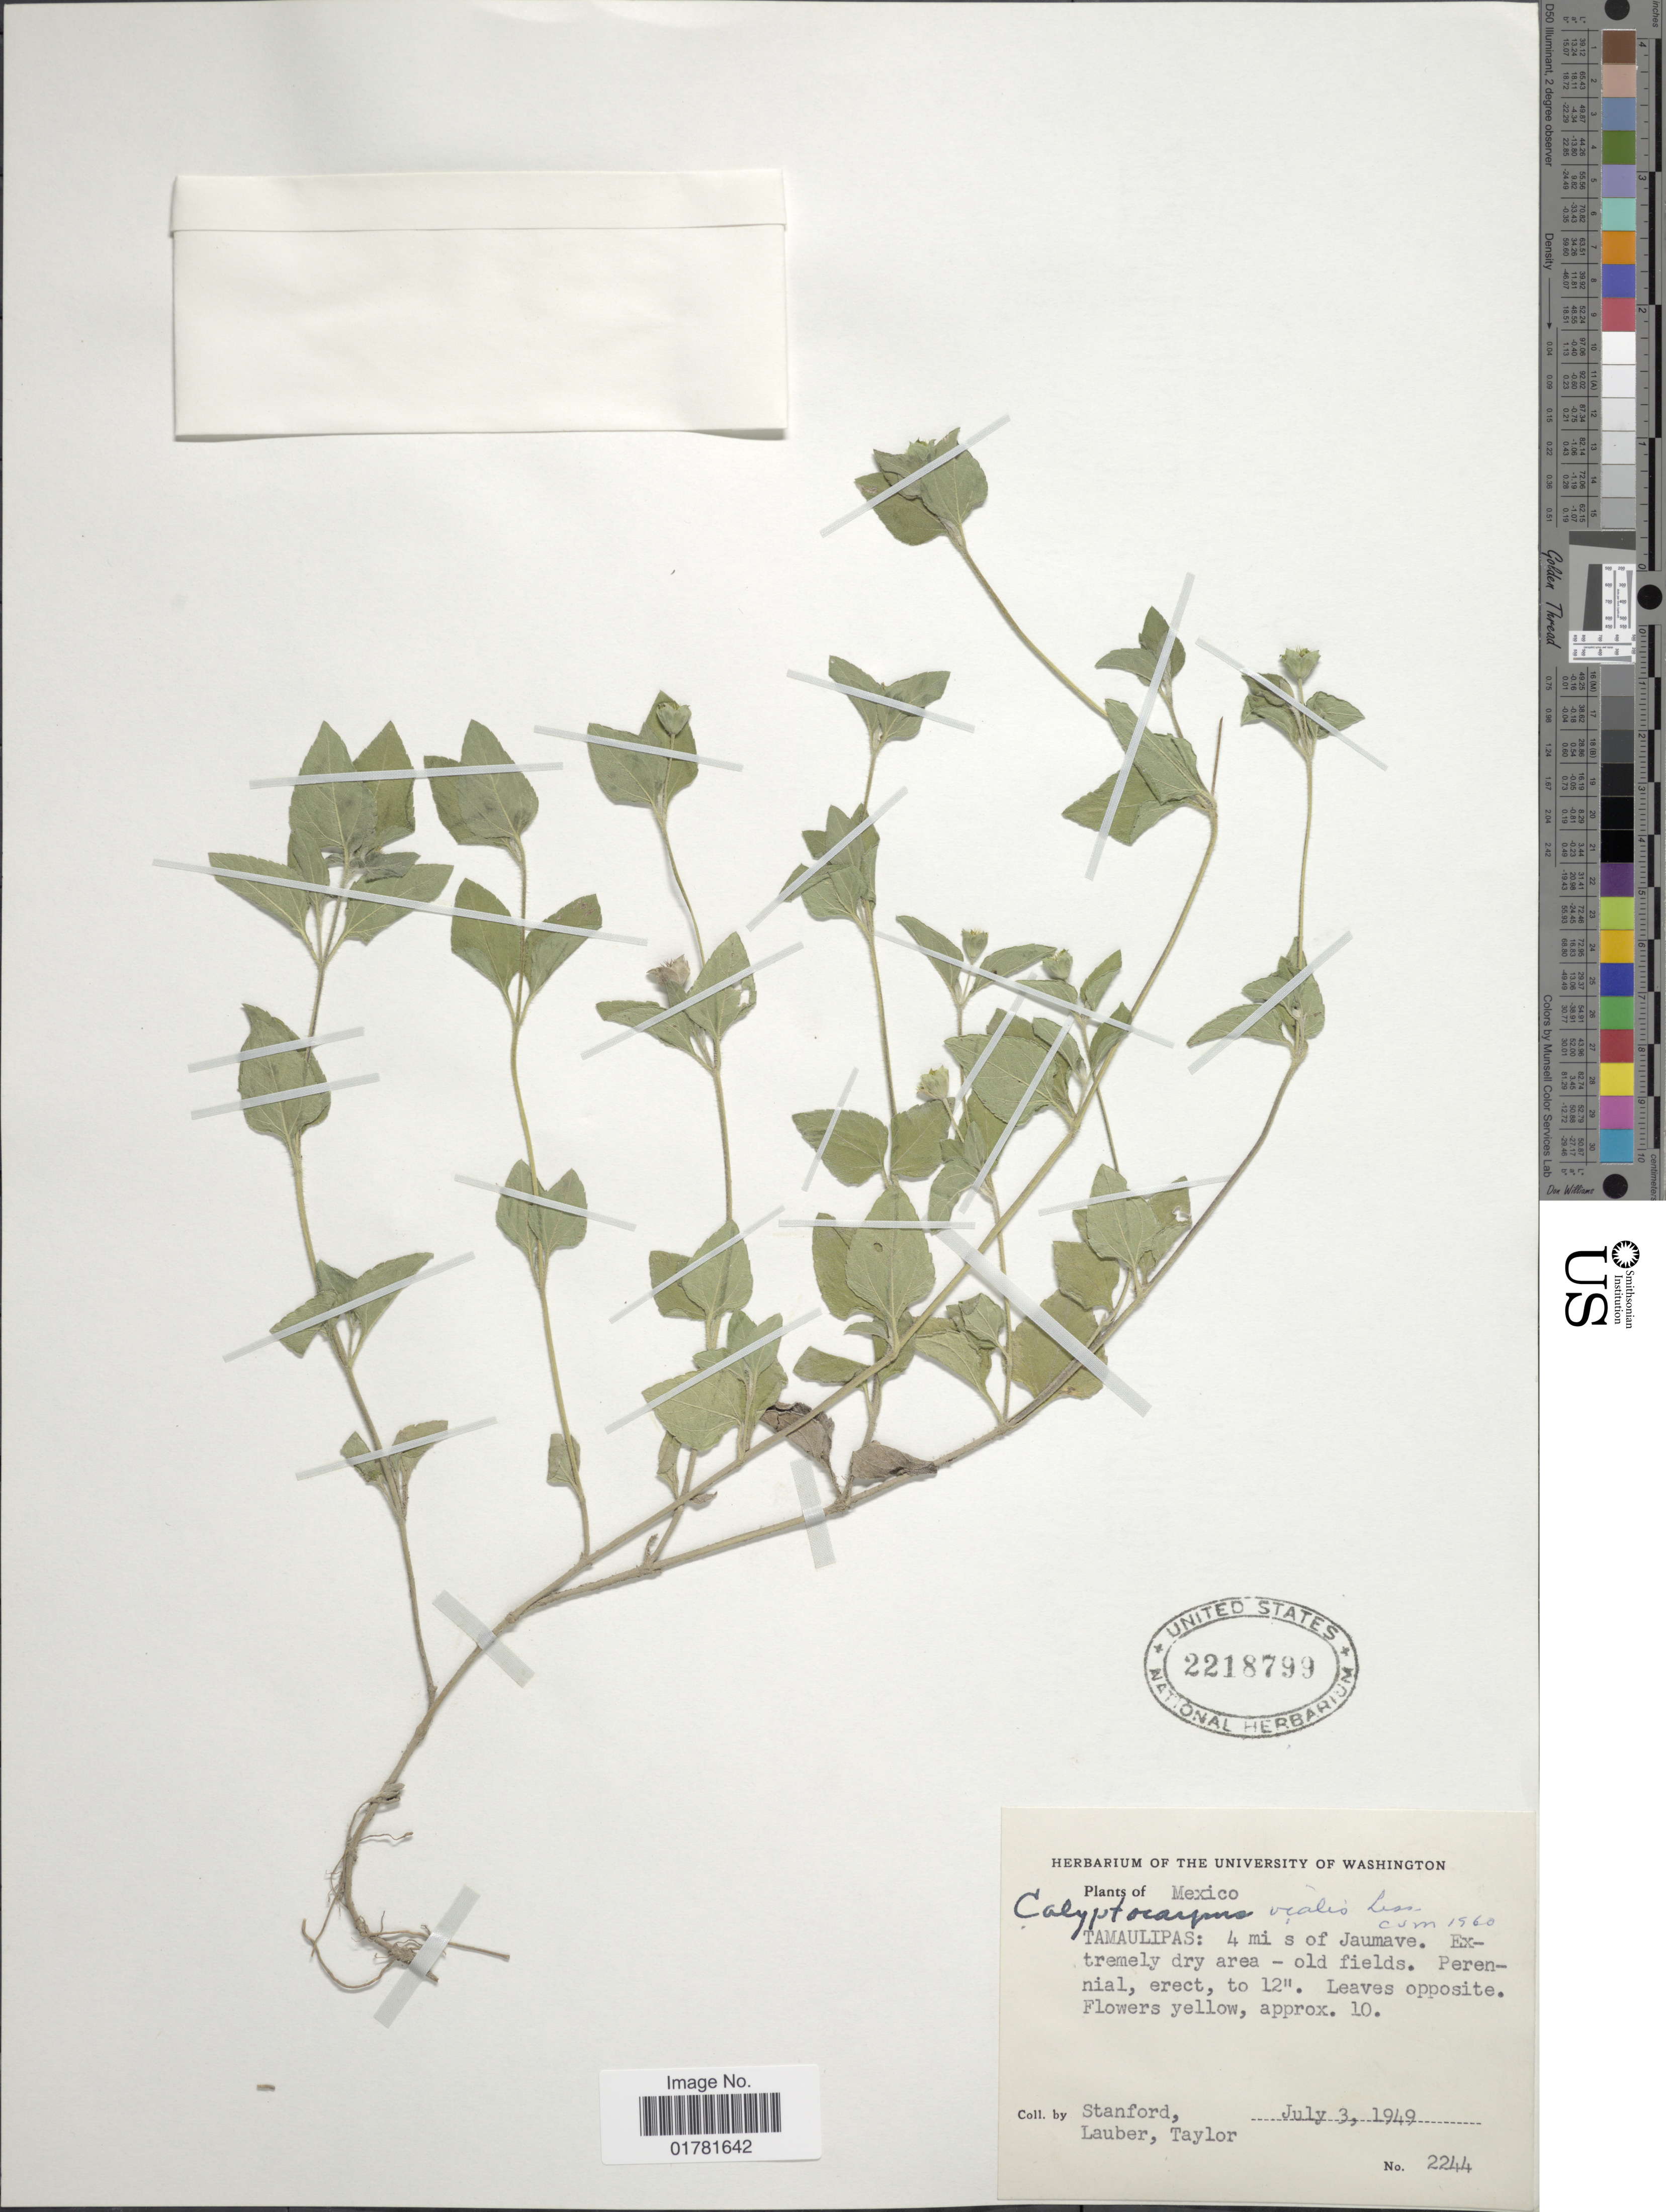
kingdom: Plantae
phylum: Tracheophyta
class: Magnoliopsida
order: Asterales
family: Asteraceae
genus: Calyptocarpus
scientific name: Calyptocarpus vialis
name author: Less.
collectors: -. Stanford, Lauber, -- & -- Taylor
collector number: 2244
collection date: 1949-07-03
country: Mexico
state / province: Tamaulipas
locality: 4 mi s of Jaumave. Extremely dry area - old fields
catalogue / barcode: US 2218799